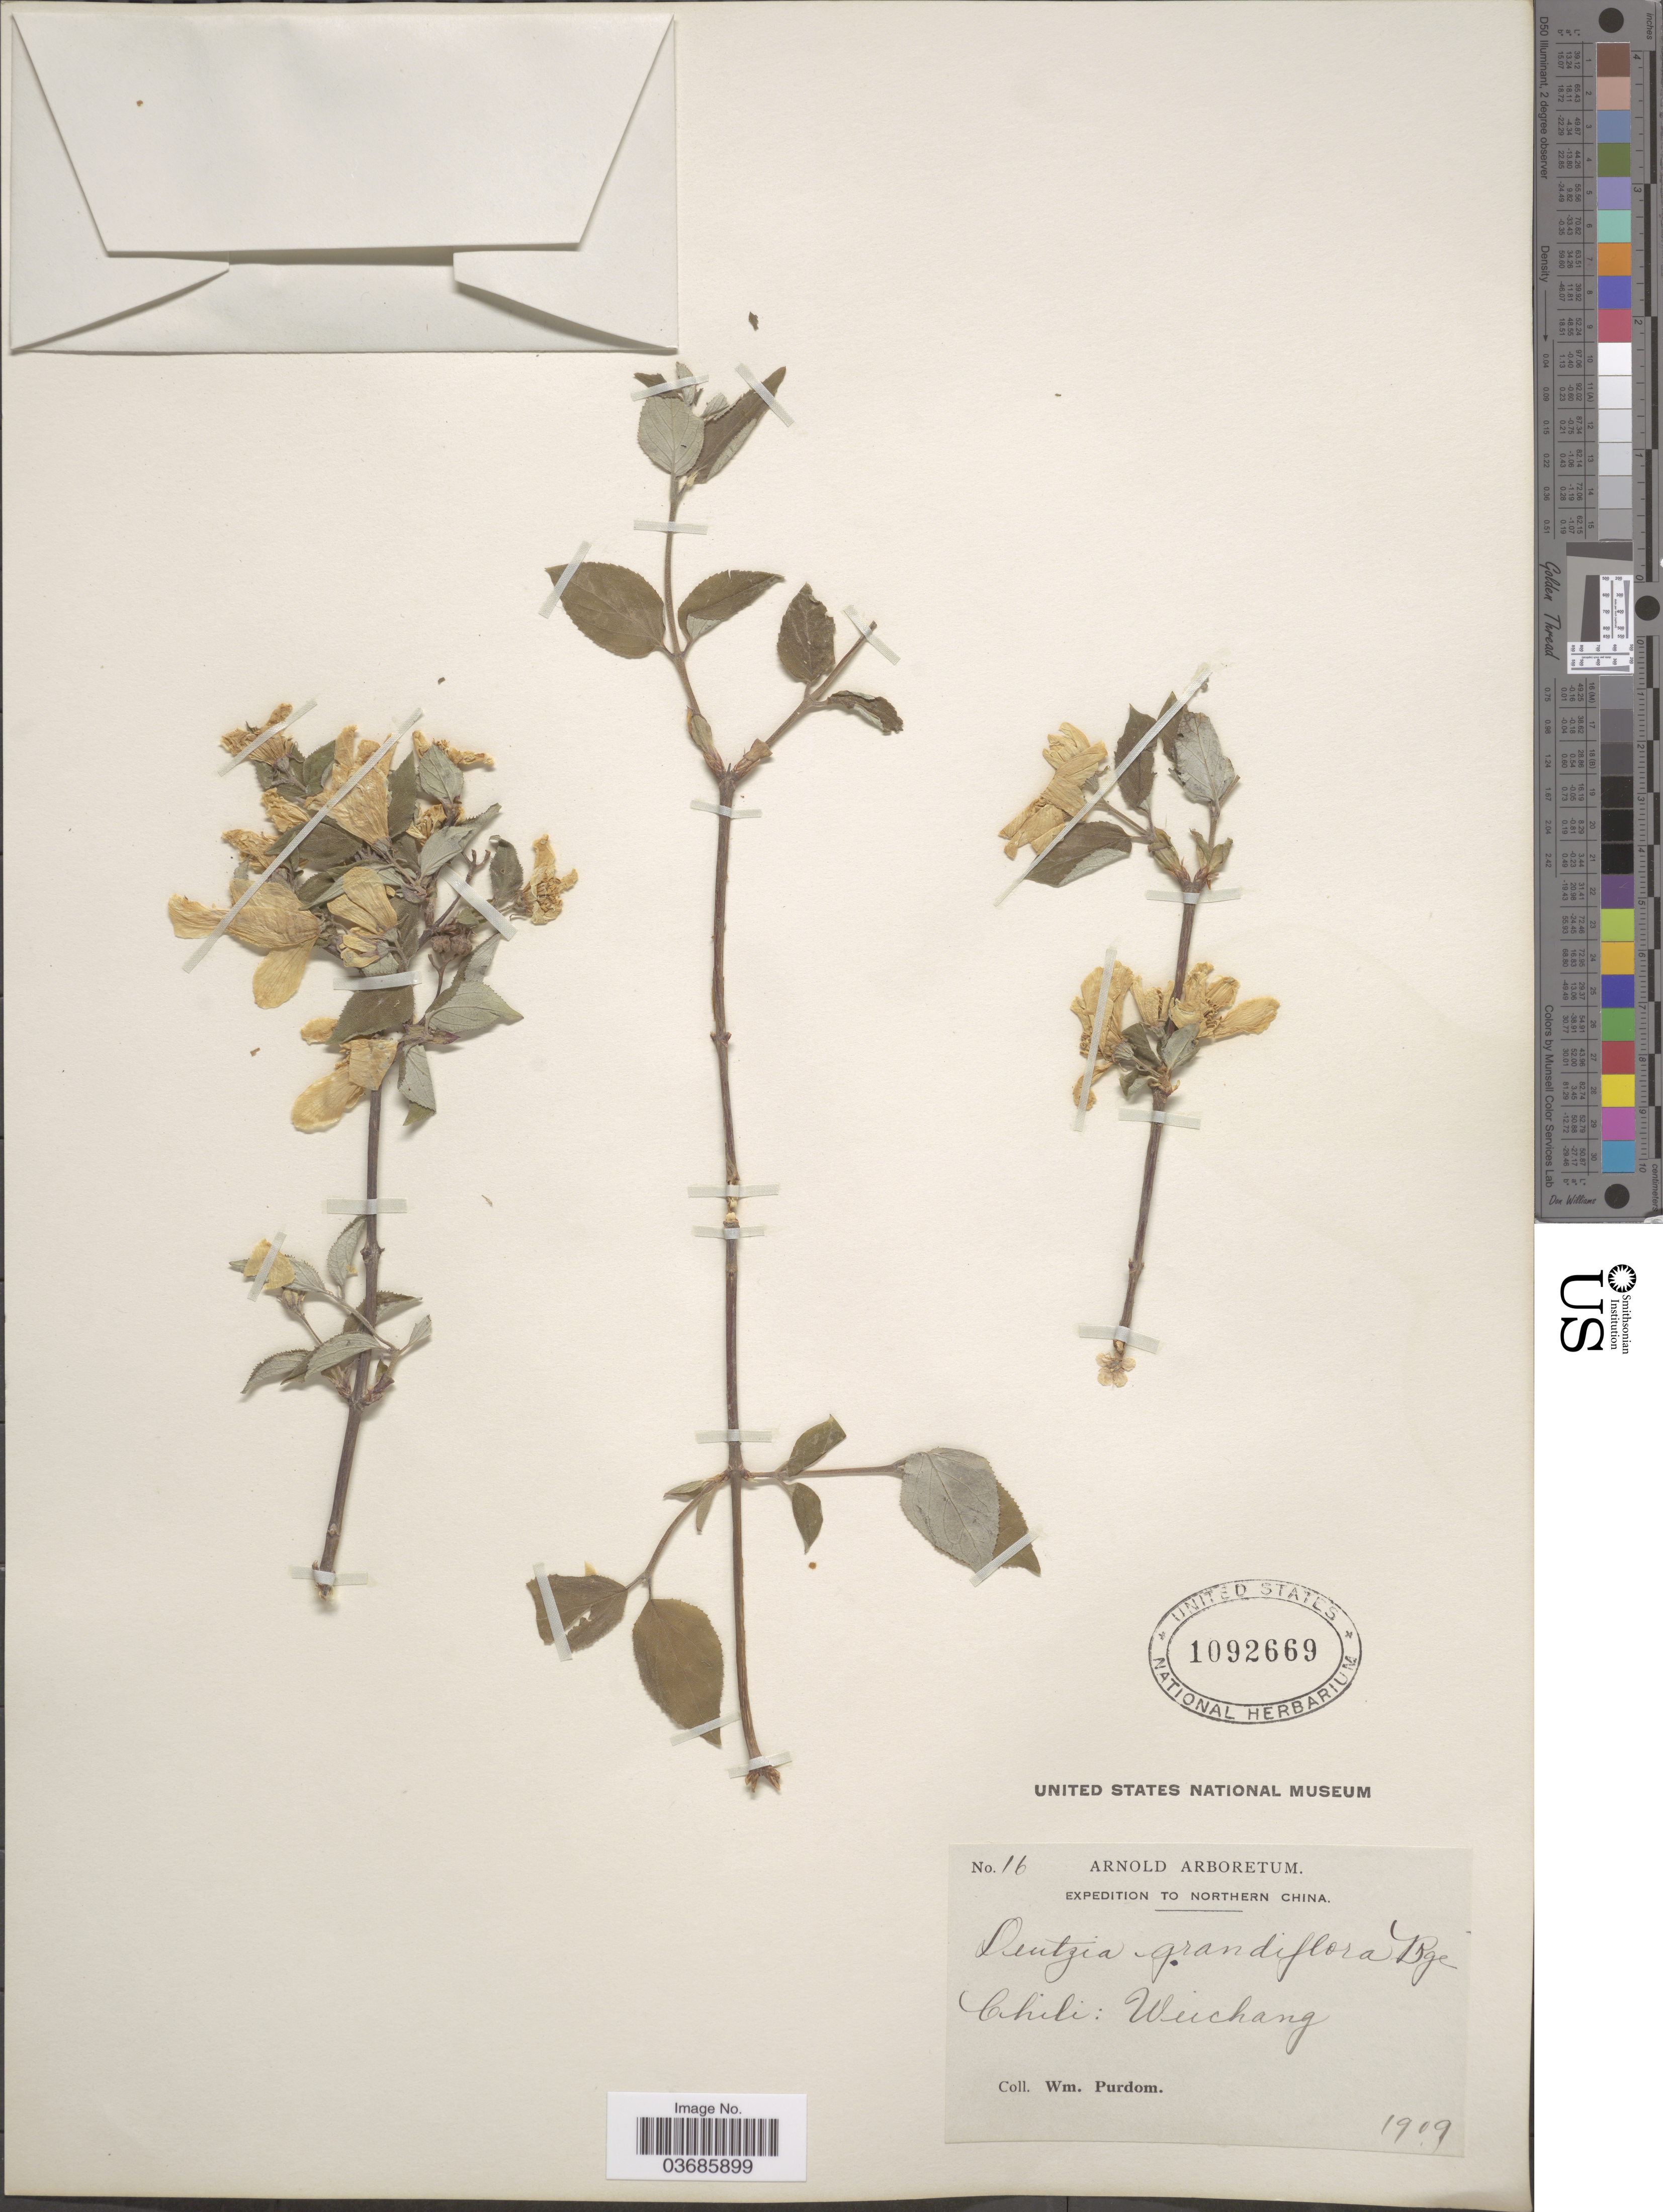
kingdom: Plantae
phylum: Tracheophyta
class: Magnoliopsida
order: Cornales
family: Hydrangeaceae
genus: Deutzia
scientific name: Deutzia grandiflora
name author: Bunge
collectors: W. Purdom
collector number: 16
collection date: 1909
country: China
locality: Expedition to Northern China. Chili: Weichang.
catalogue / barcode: US 1092669